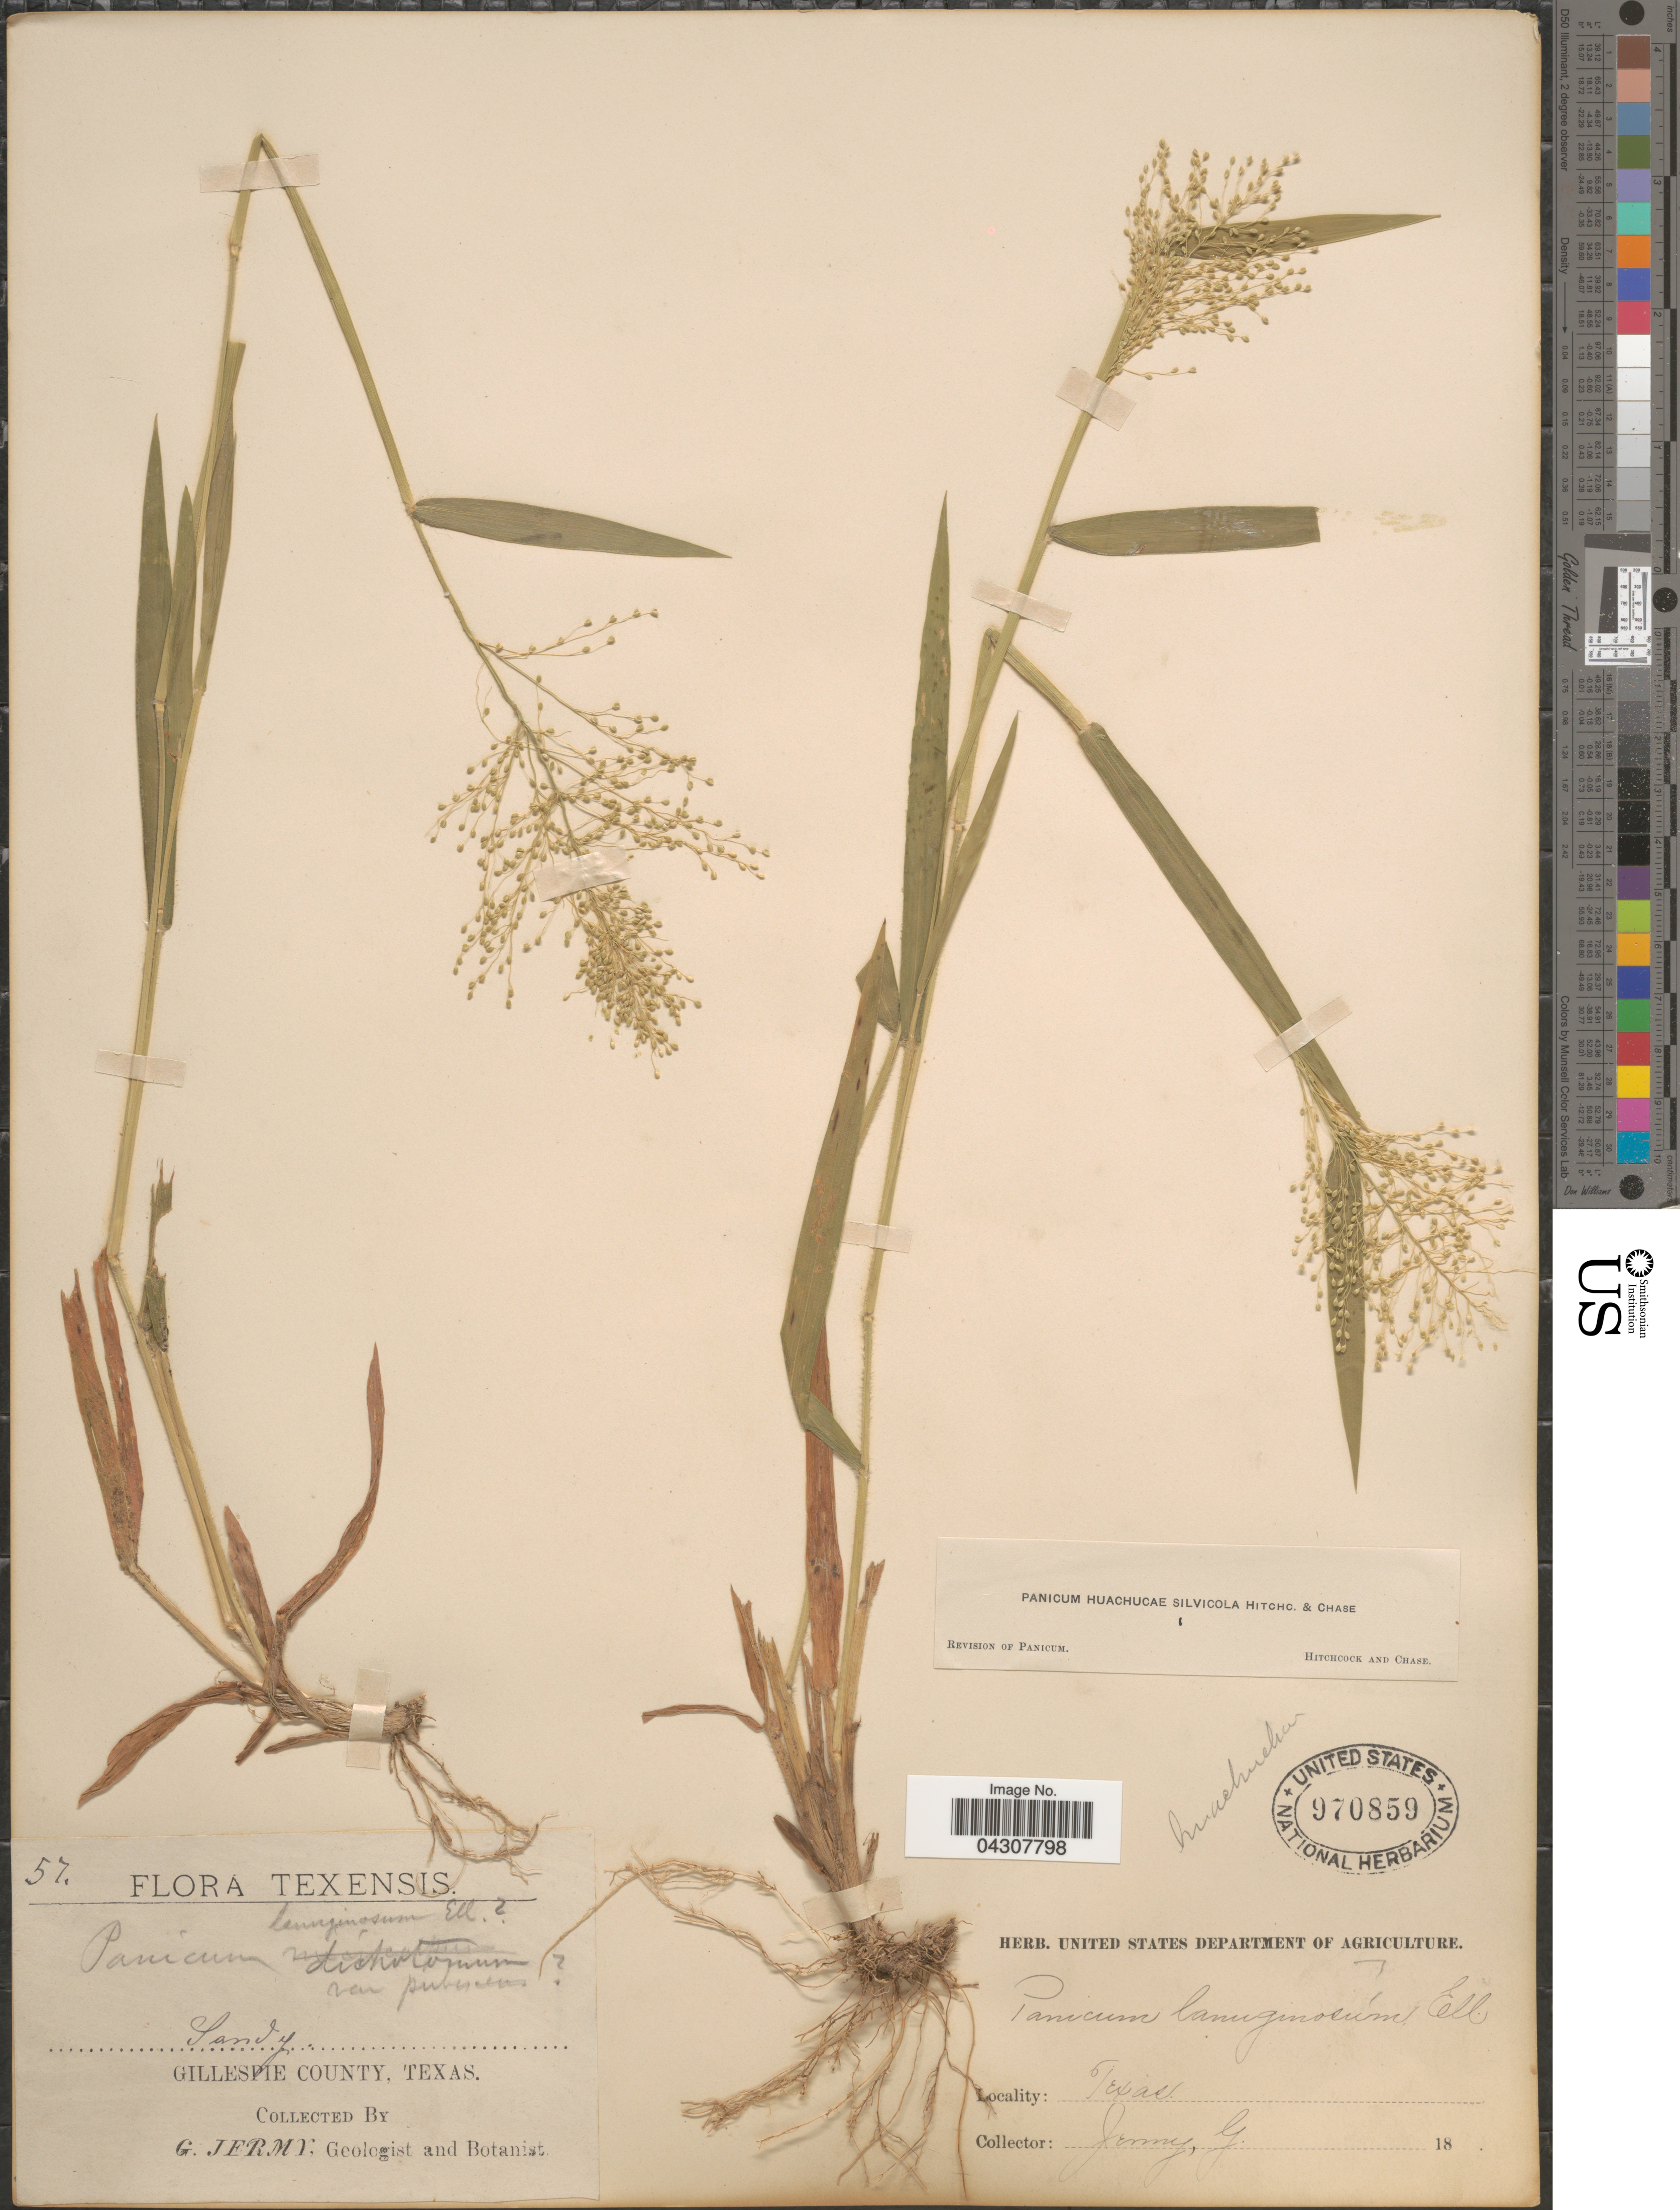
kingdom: Plantae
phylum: Tracheophyta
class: Liliopsida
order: Poales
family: Poaceae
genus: Dichanthelium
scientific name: Dichanthelium acuminatum var. acuminatum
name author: (Sw.) Gould & C.A. Clark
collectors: G. Jermy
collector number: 57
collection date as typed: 18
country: United States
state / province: Texas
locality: Gillespie County.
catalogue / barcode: US 970859